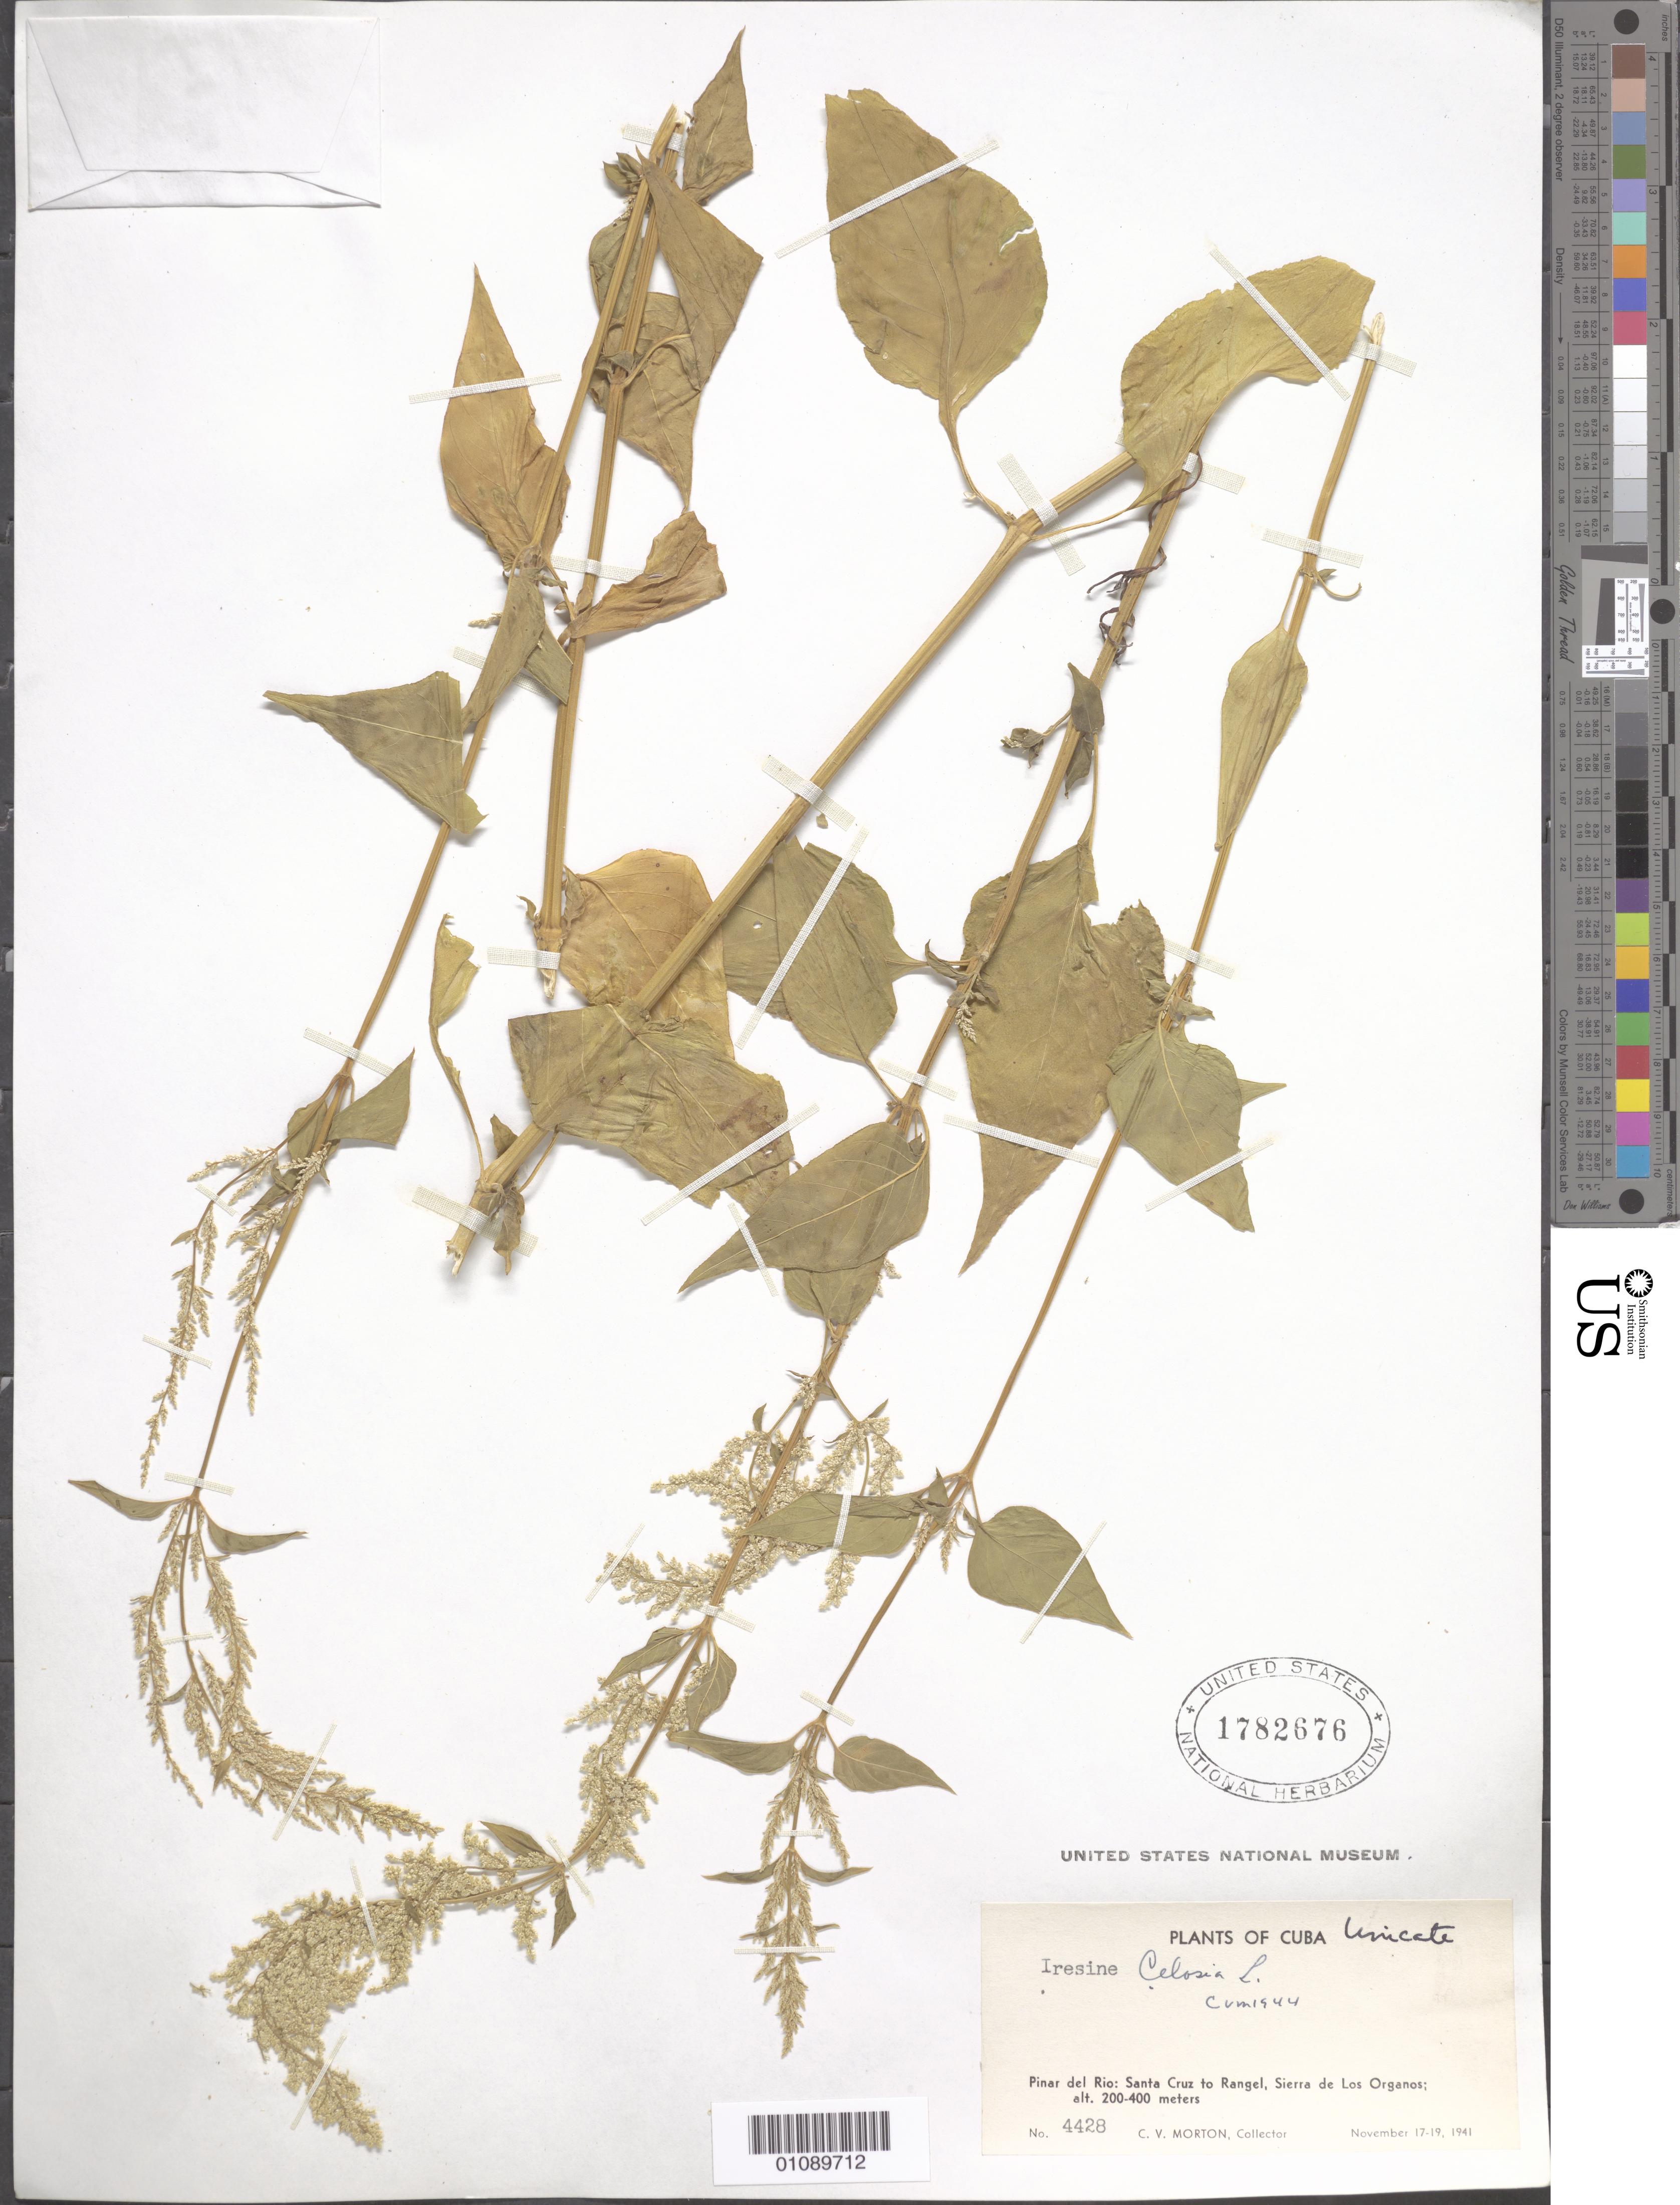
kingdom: Plantae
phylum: Tracheophyta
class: Magnoliopsida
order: Caryophyllales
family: Amaranthaceae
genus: Iresine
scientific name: Iresine celosia subsp. celosia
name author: L.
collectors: C. V. Morton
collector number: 4428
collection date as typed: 17 Nov 1941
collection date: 1941-11-17/1941-11-19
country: Cuba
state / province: Pinar del Rio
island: Cuba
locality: Santa Cruz to Rangel, Sierra de Los Organos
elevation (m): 200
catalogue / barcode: US 1782676